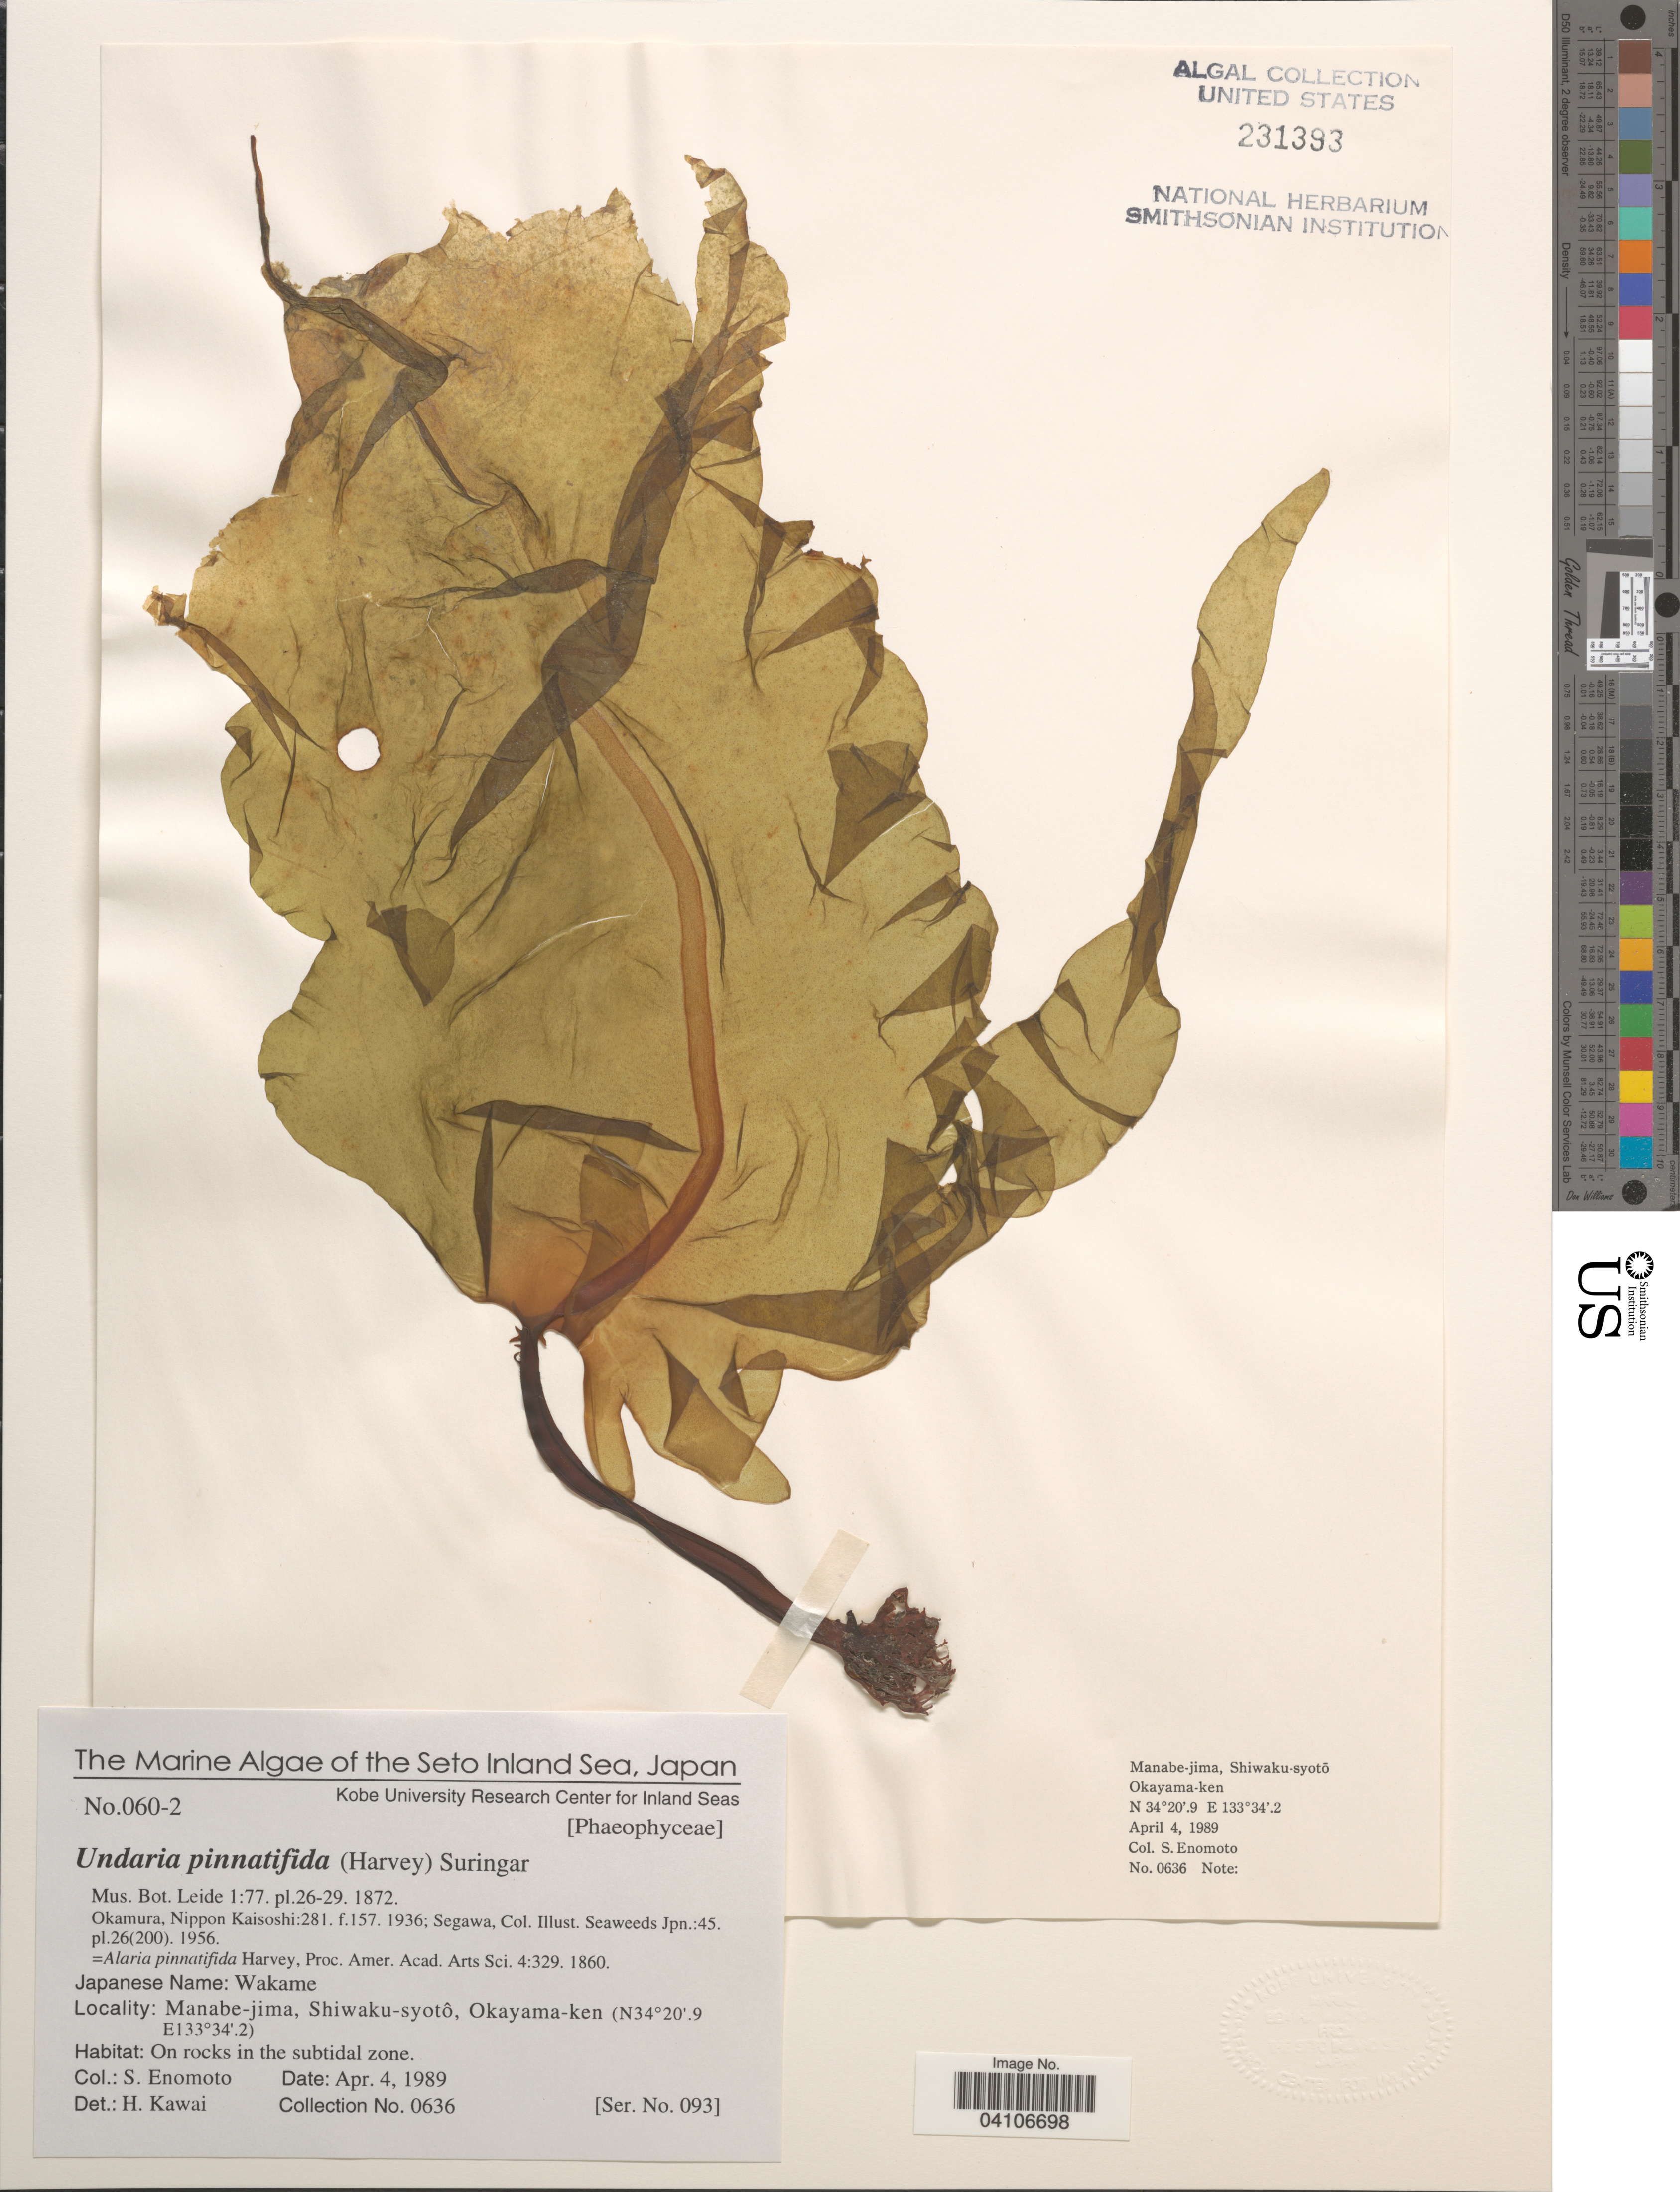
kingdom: Chromista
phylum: Ochrophyta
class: Phaeophyceae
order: Laminariales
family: Alariaceae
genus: Undaria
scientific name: Undaria pinnatifida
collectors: S. Enomoto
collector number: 0636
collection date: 1989-04-04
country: Japan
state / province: Okayama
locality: The Seto Inland Sea. Manabe-jima, Shiwaku-syotô, Okayama-ken.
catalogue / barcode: US 231393